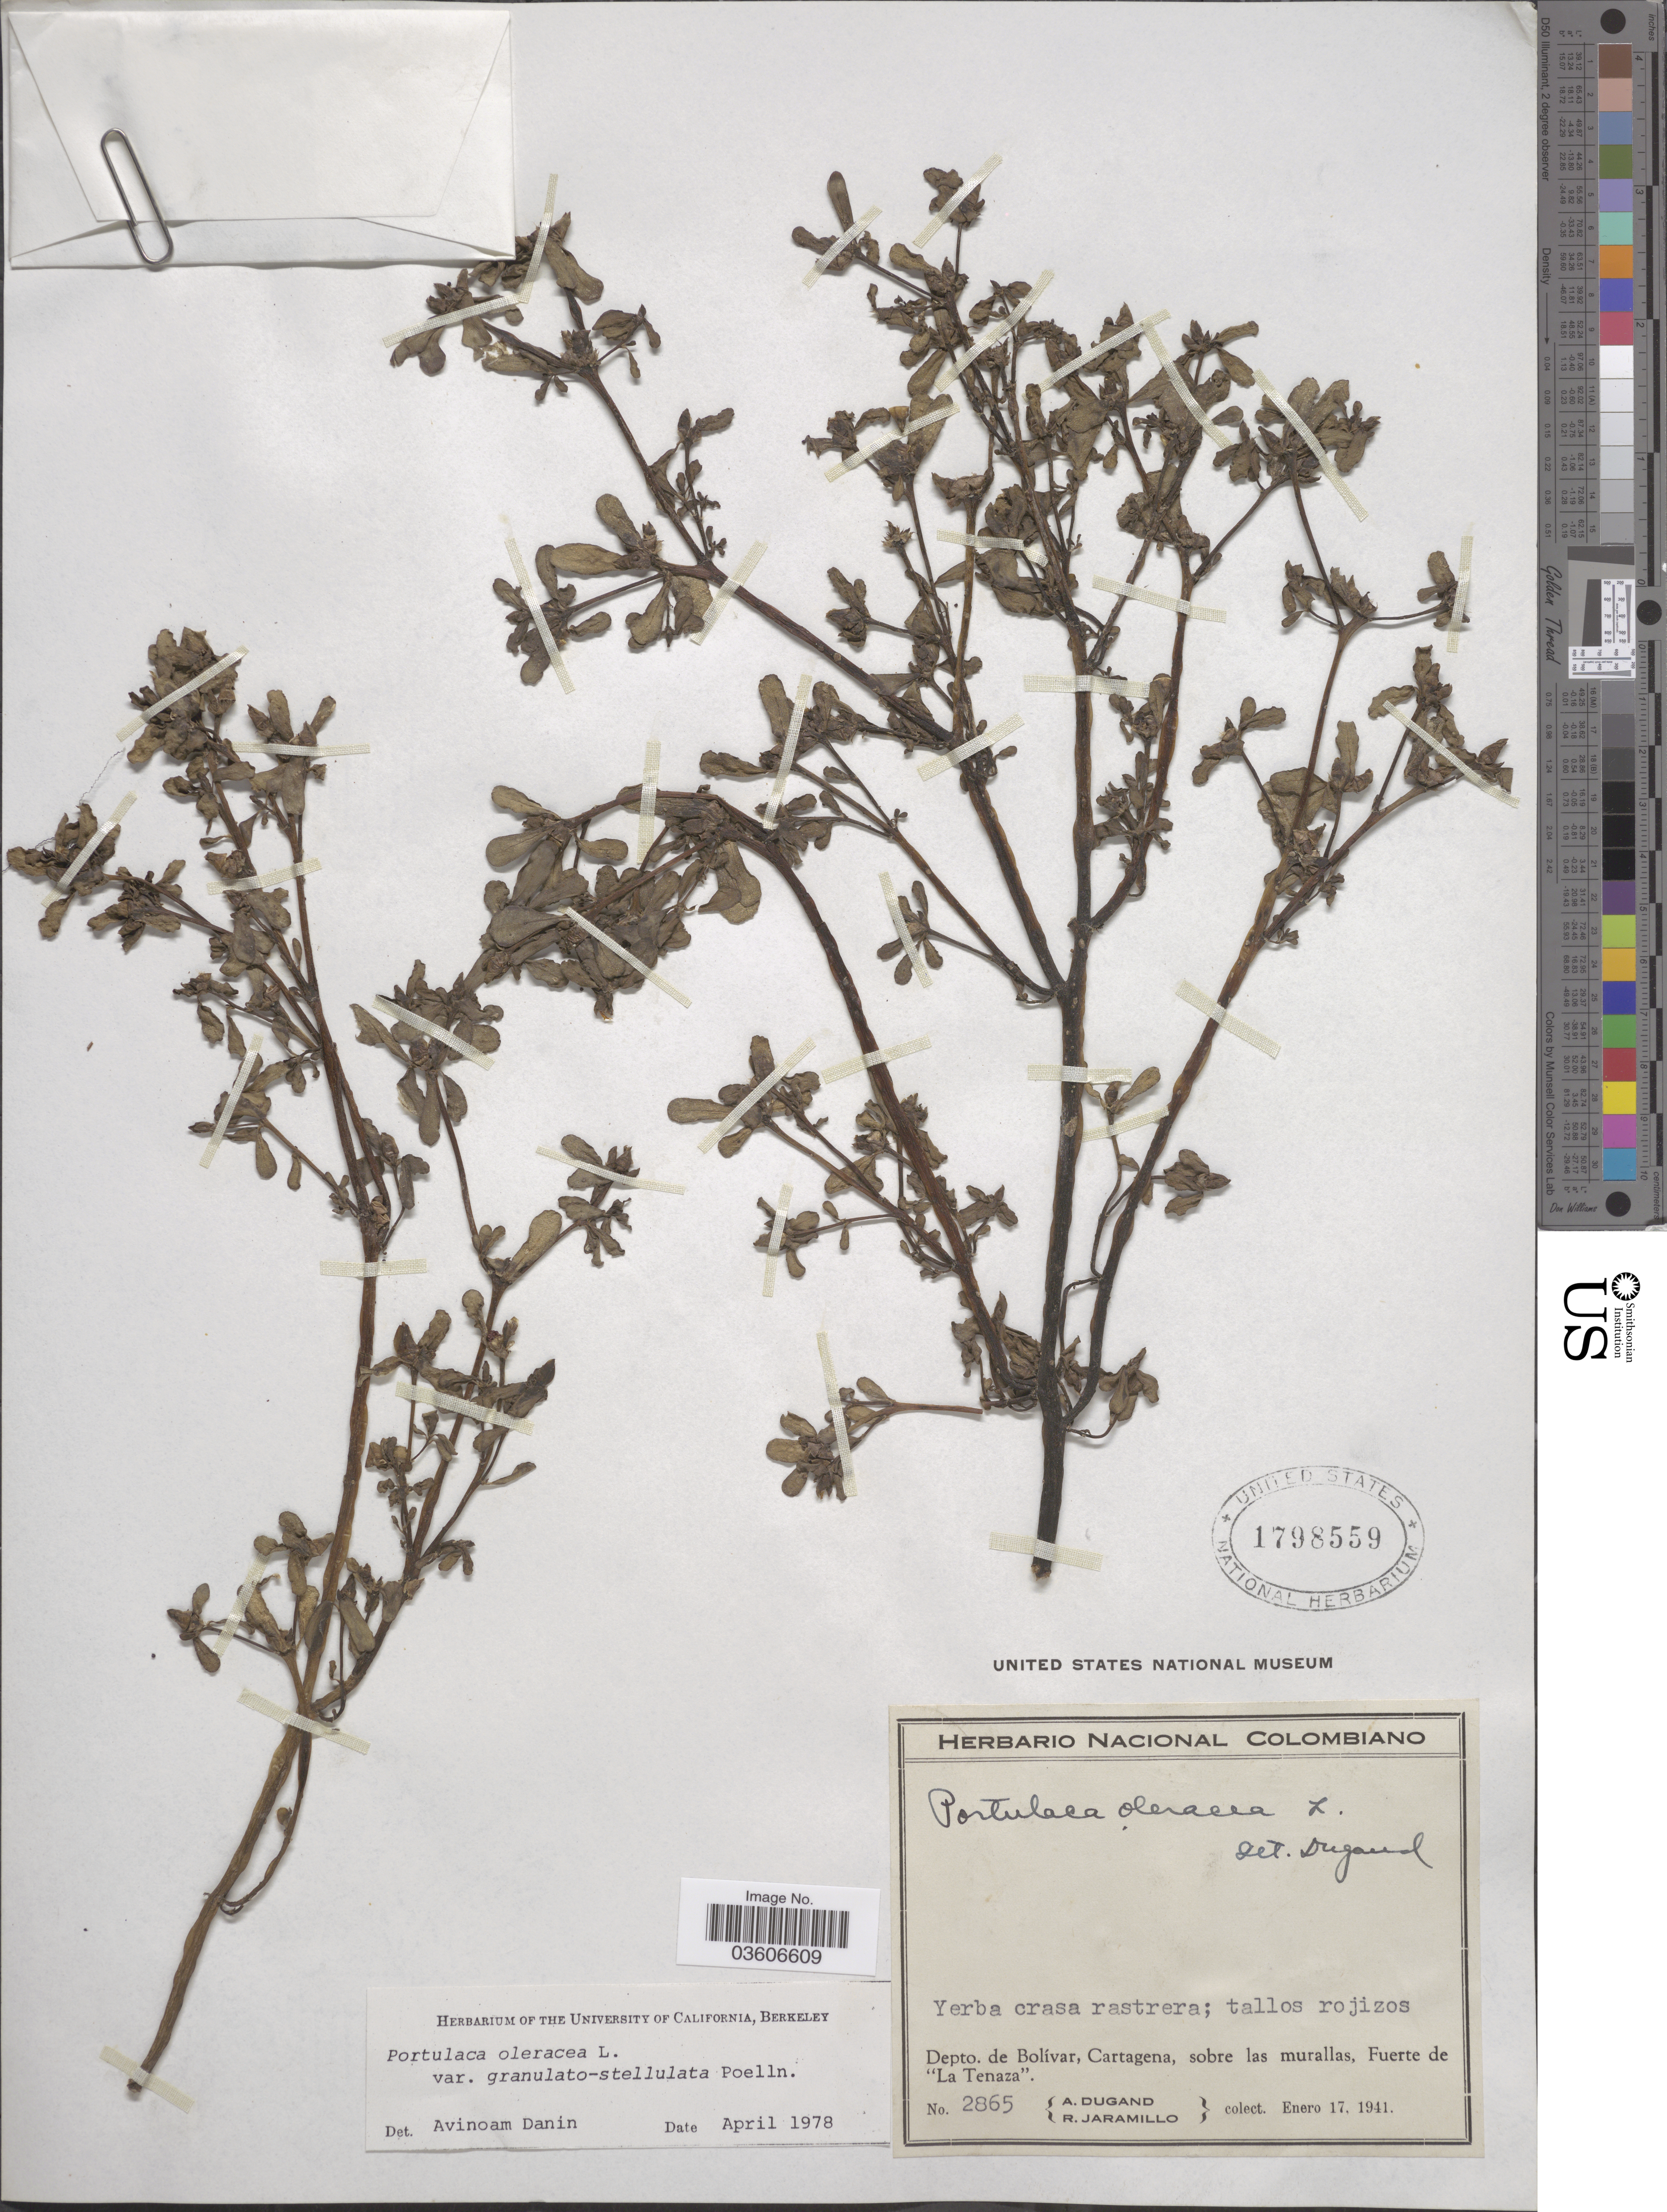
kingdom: Plantae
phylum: Tracheophyta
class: Magnoliopsida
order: Caryophyllales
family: Portulacaceae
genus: Portulaca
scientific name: Portulaca oleracea var. granulatostellulata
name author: Poelln.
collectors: A. Dugand & R. Jaramillo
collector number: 2865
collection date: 1941-01-17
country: Colombia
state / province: Bolívar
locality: Depto. de Bolívar, Cartagena, sobre las murallas, Fuerte de "La Tenaza".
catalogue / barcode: US 1798559